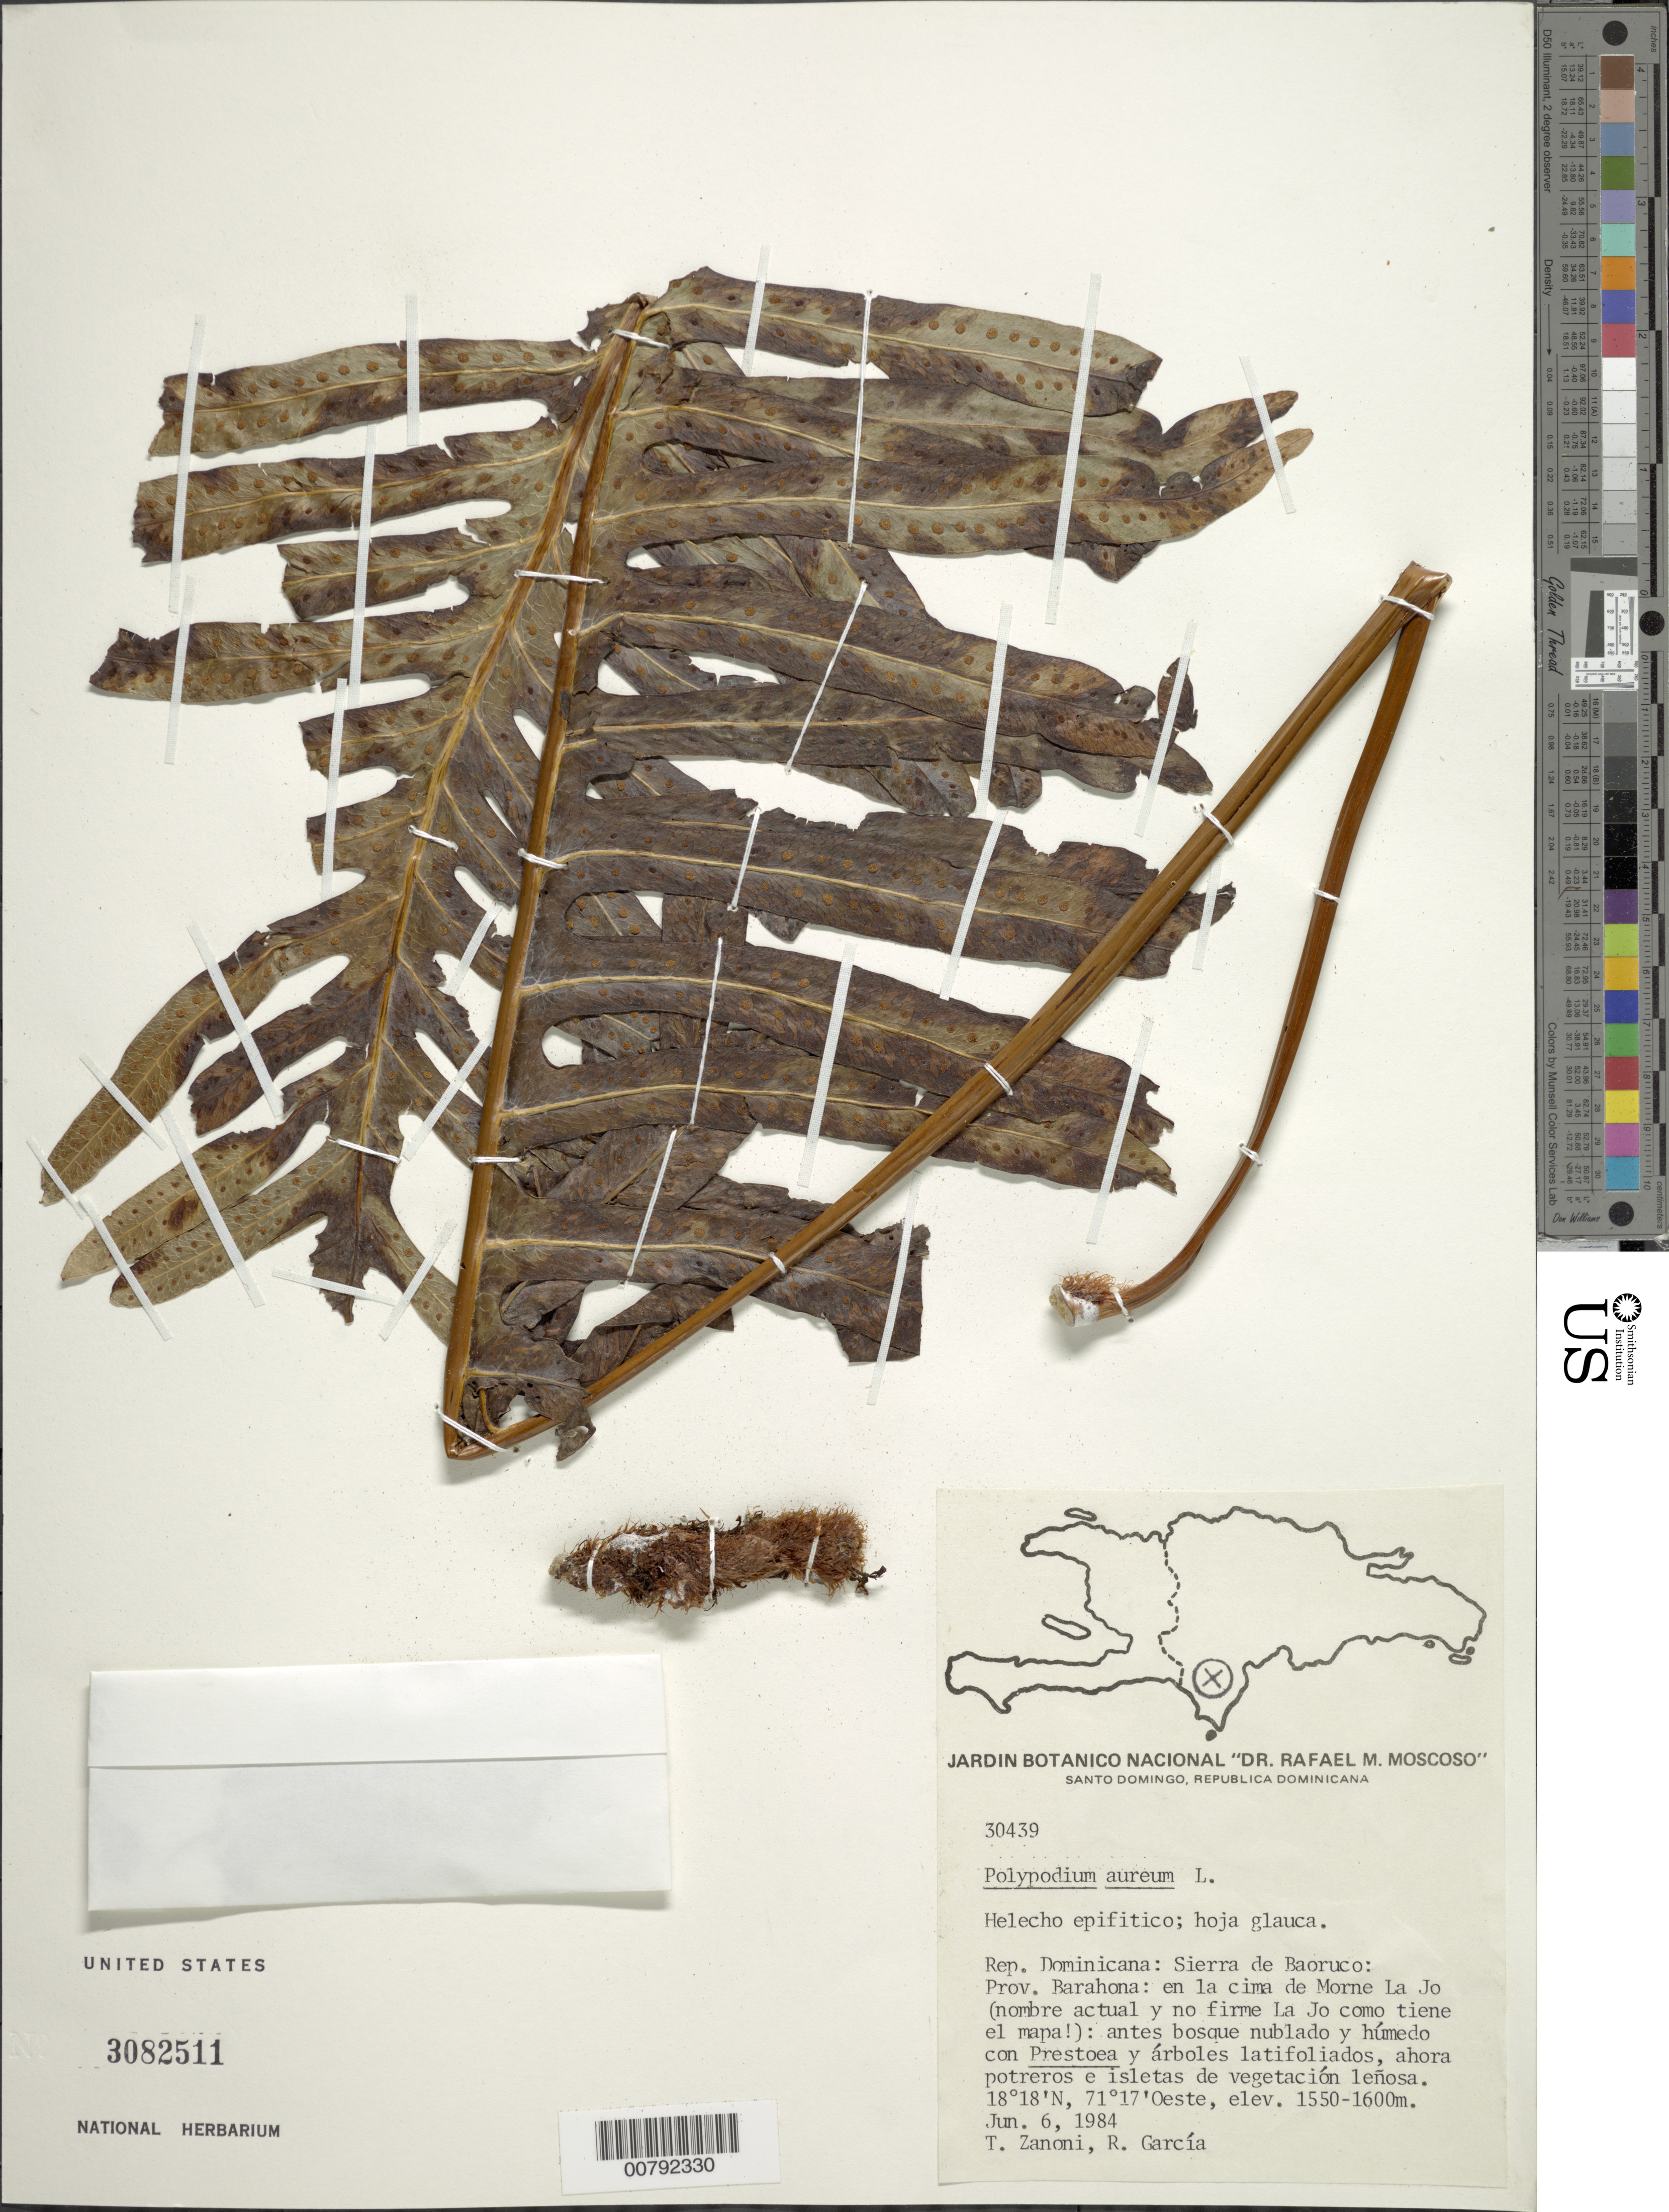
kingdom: Plantae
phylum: Tracheophyta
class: Polypodiopsida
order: Polypodiales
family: Polypodiaceae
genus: Phlebodium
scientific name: Phlebodium pseudoaureum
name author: (Cav.) Lellinger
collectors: T. A. Zanoni & R. G. García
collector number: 30439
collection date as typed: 06 Jun 1984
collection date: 1984-06-06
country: Dominican Republic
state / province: Barahona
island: Hispaniola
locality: Sierra de Baoruco, Morne La Jo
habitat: Antes bosque numlado y húmedo con Prestoea y áboles latifoliados, ahora potreros e isletas de veg. Leñoso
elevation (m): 1550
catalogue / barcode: US 3082511